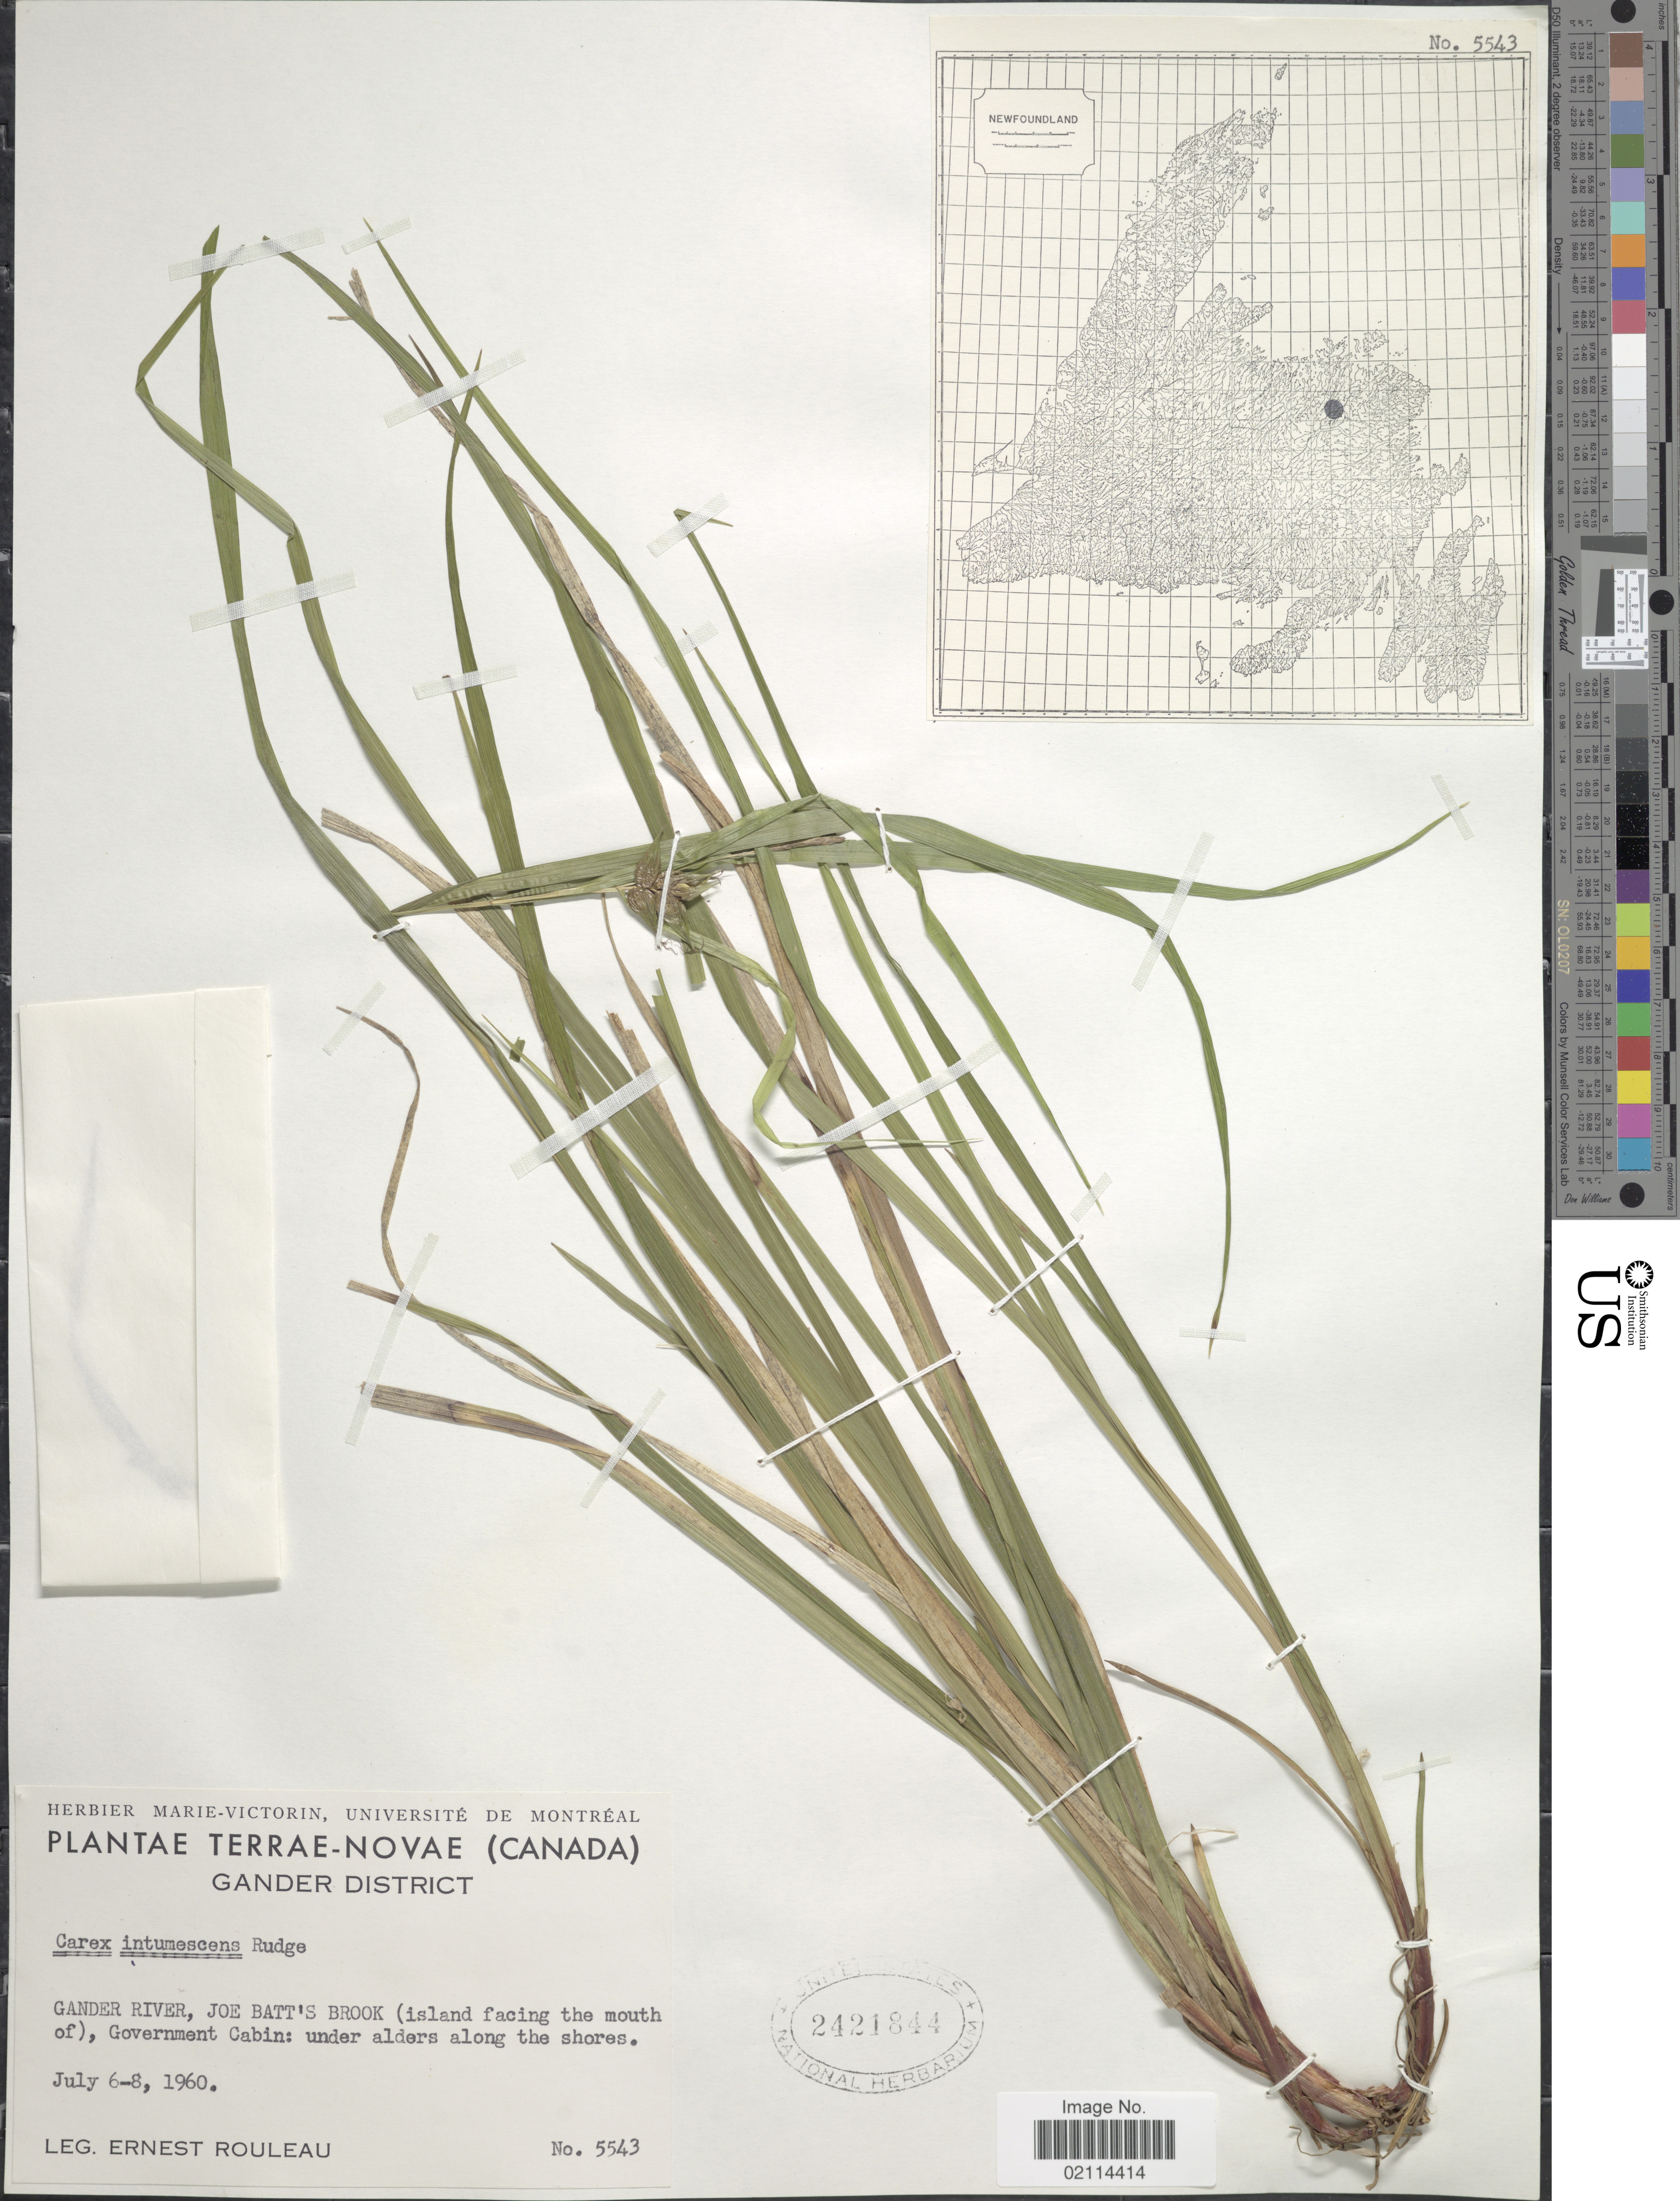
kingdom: Plantae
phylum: Tracheophyta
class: Liliopsida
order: Poales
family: Cyperaceae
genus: Carex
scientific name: Carex intumescens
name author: Rudge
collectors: E. Rouleau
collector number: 5543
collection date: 1960-07-06/1960-07-08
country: Canada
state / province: Newfoundland and Labrador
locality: Terrae-Novae, Gander District, Gander River, Joe Batt's Brook (island facing the mouth of), Government Cabin: under alders along the shores.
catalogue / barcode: US 2421844